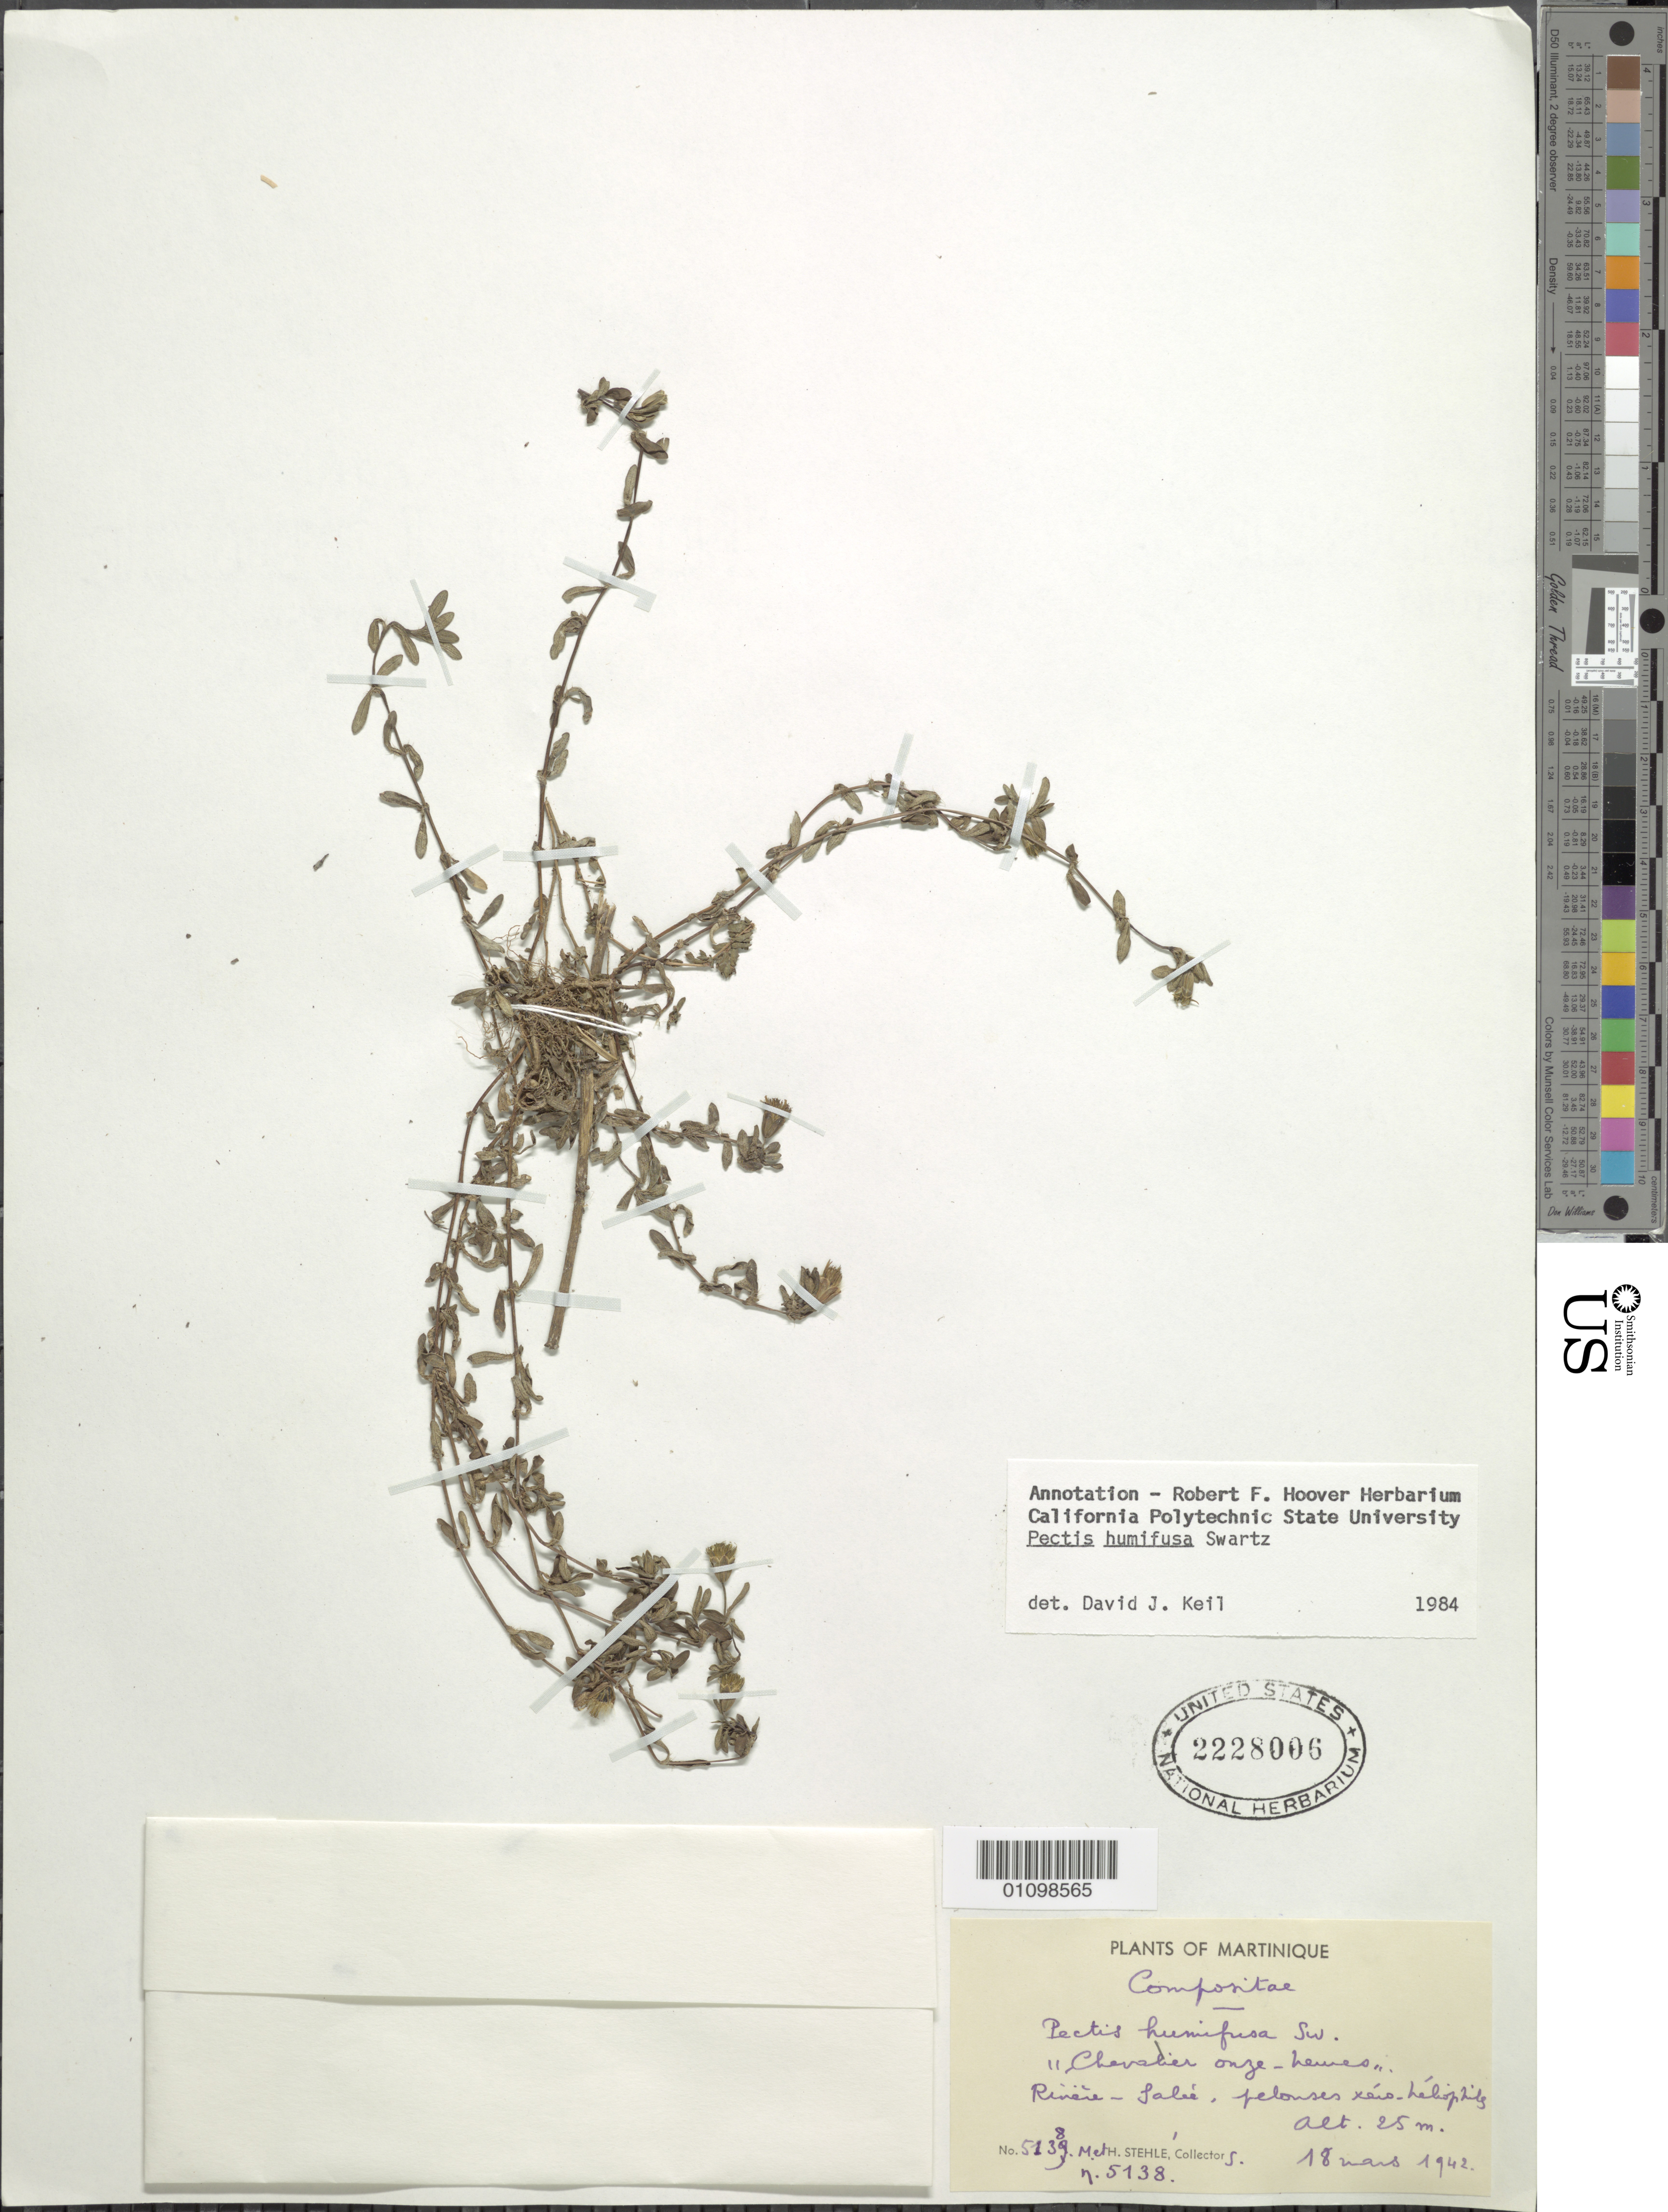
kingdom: Plantae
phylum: Tracheophyta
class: Magnoliopsida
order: Asterales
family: Asteraceae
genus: Pectis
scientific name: Pectis humifusa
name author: Sw.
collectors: H. Stehlé & M. Stehlé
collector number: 5138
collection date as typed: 18 Mar 1942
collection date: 1942-03-18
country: Martinique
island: Martinique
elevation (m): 25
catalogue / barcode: US 2228006